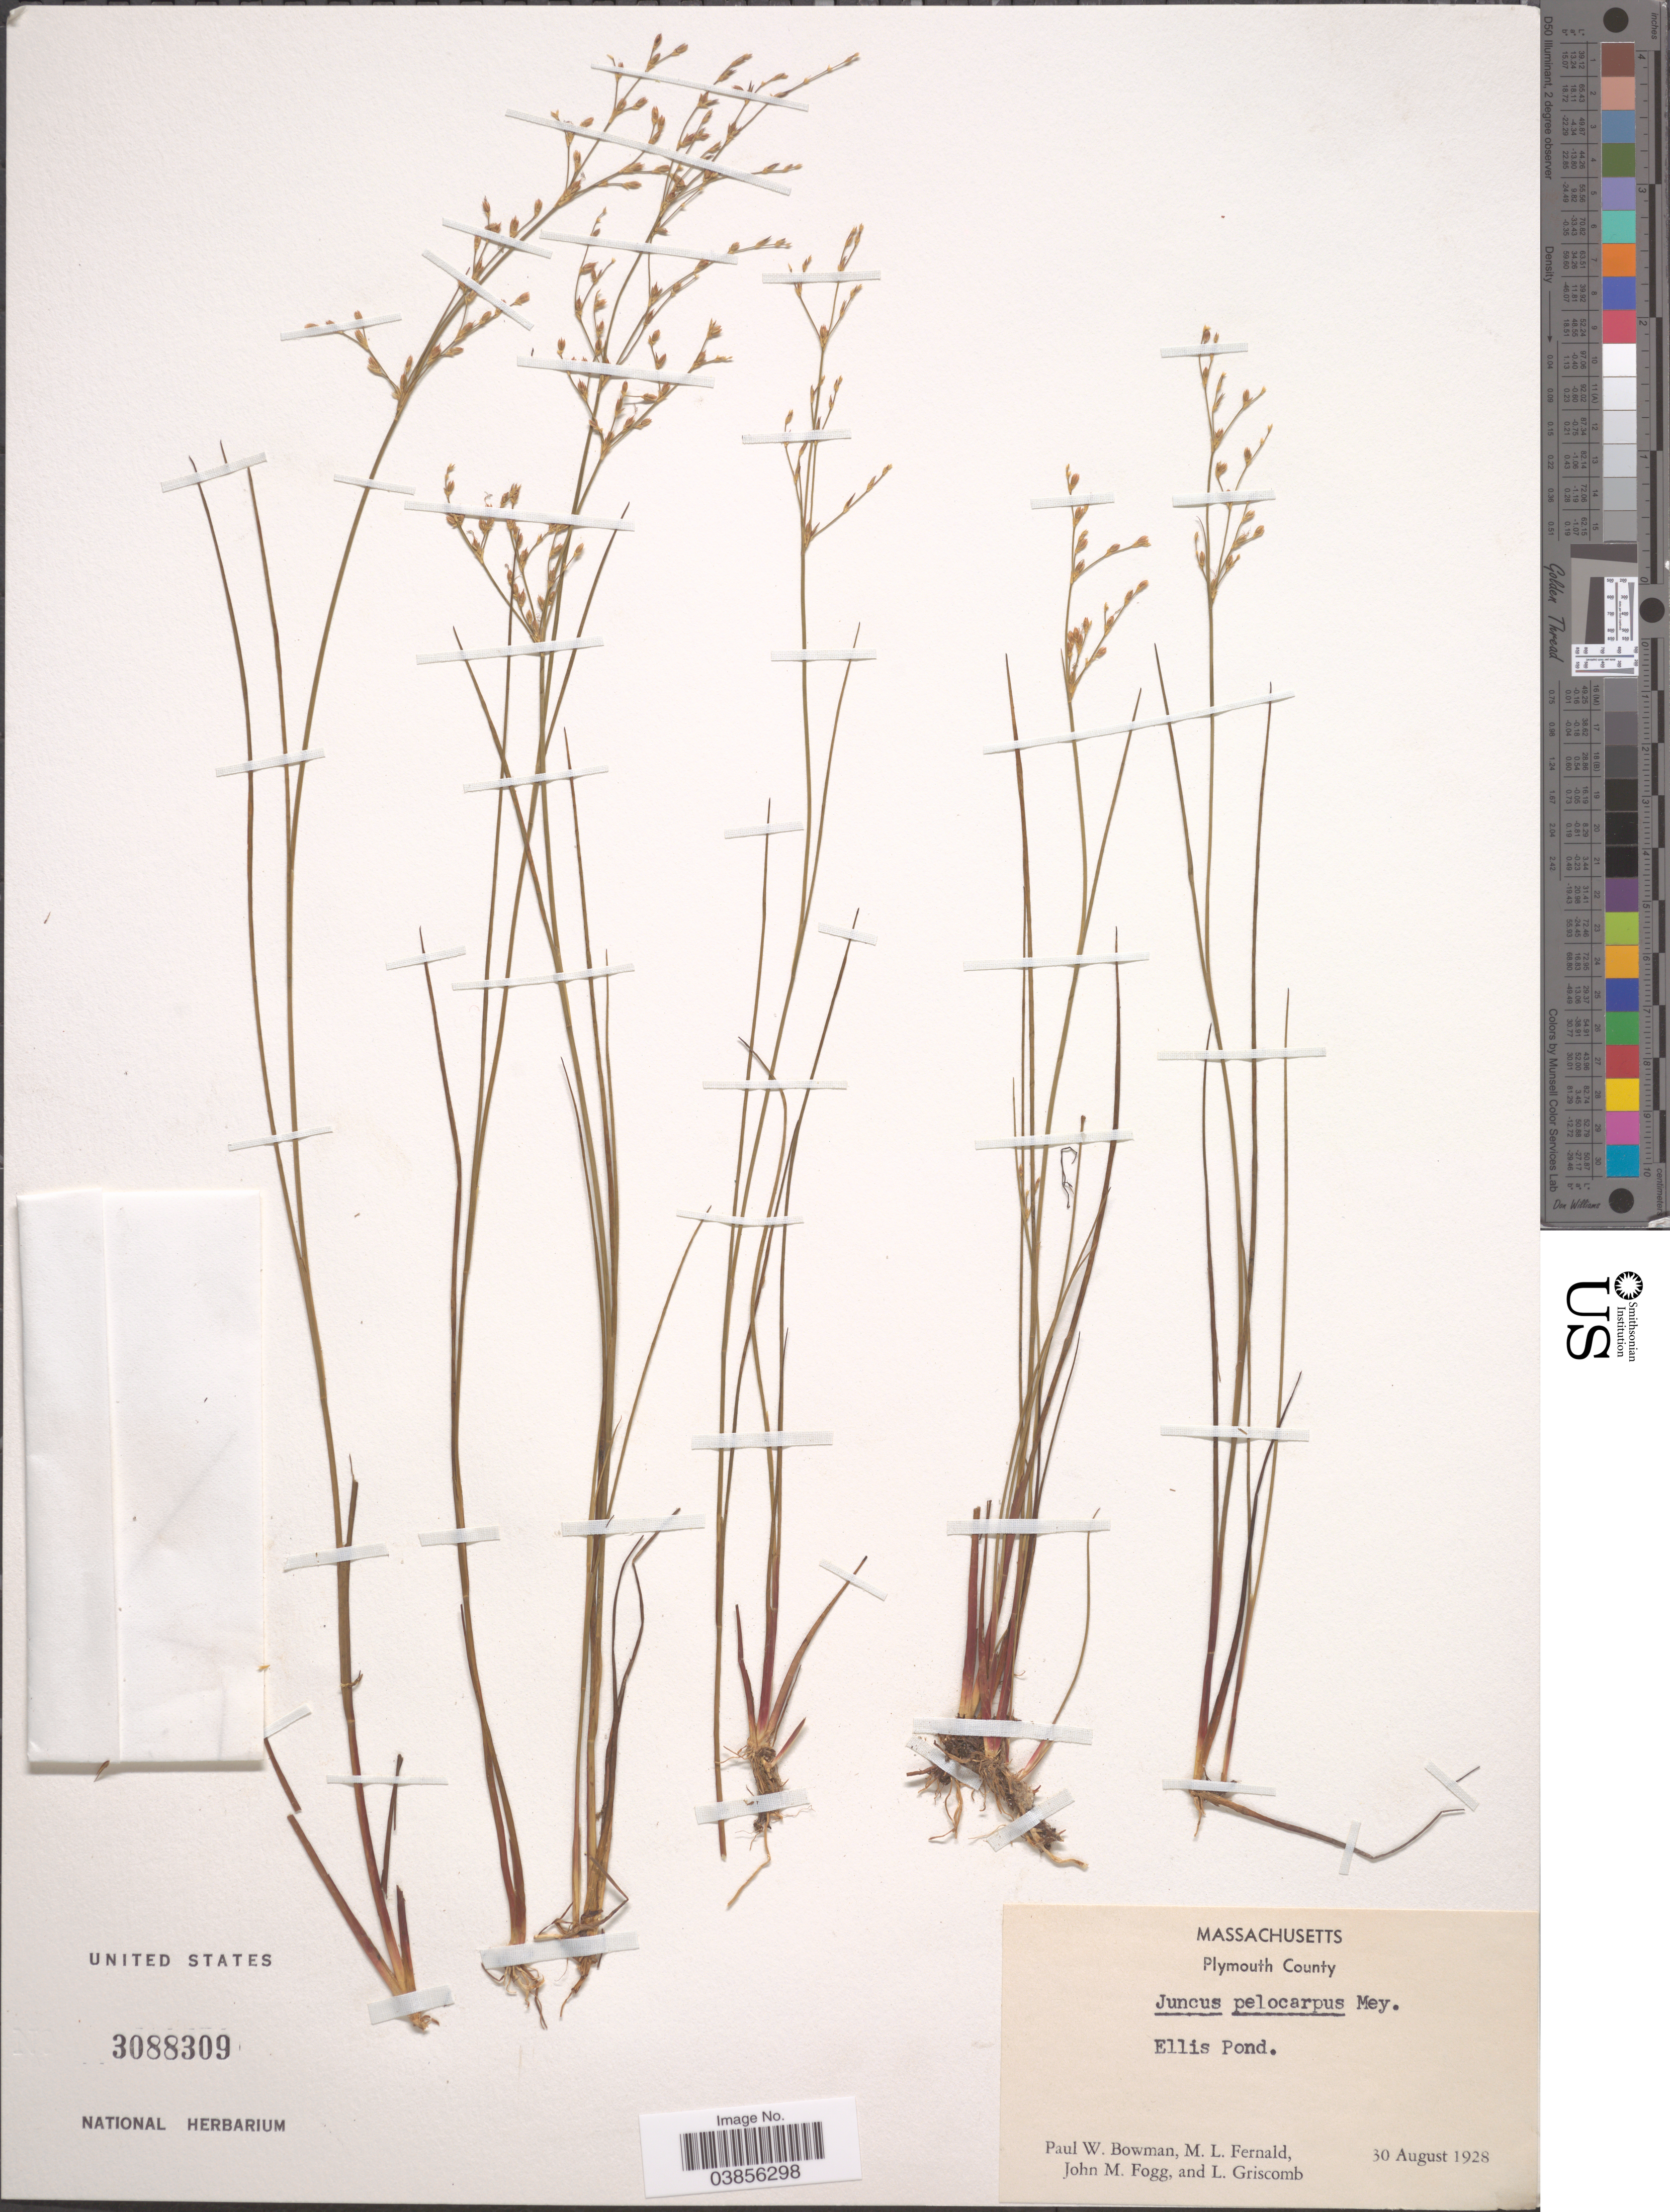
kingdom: Plantae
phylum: Tracheophyta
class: Liliopsida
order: Poales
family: Juncaceae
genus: Juncus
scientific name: Juncus pelocarpus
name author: E. Mey.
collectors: P. Bowman, M. L. Fernald, J. Fogg & L. Griscomb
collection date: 1928-08-30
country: United States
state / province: Massachusetts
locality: Plymouth County. Ellis Pond.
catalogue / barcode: US 3088309